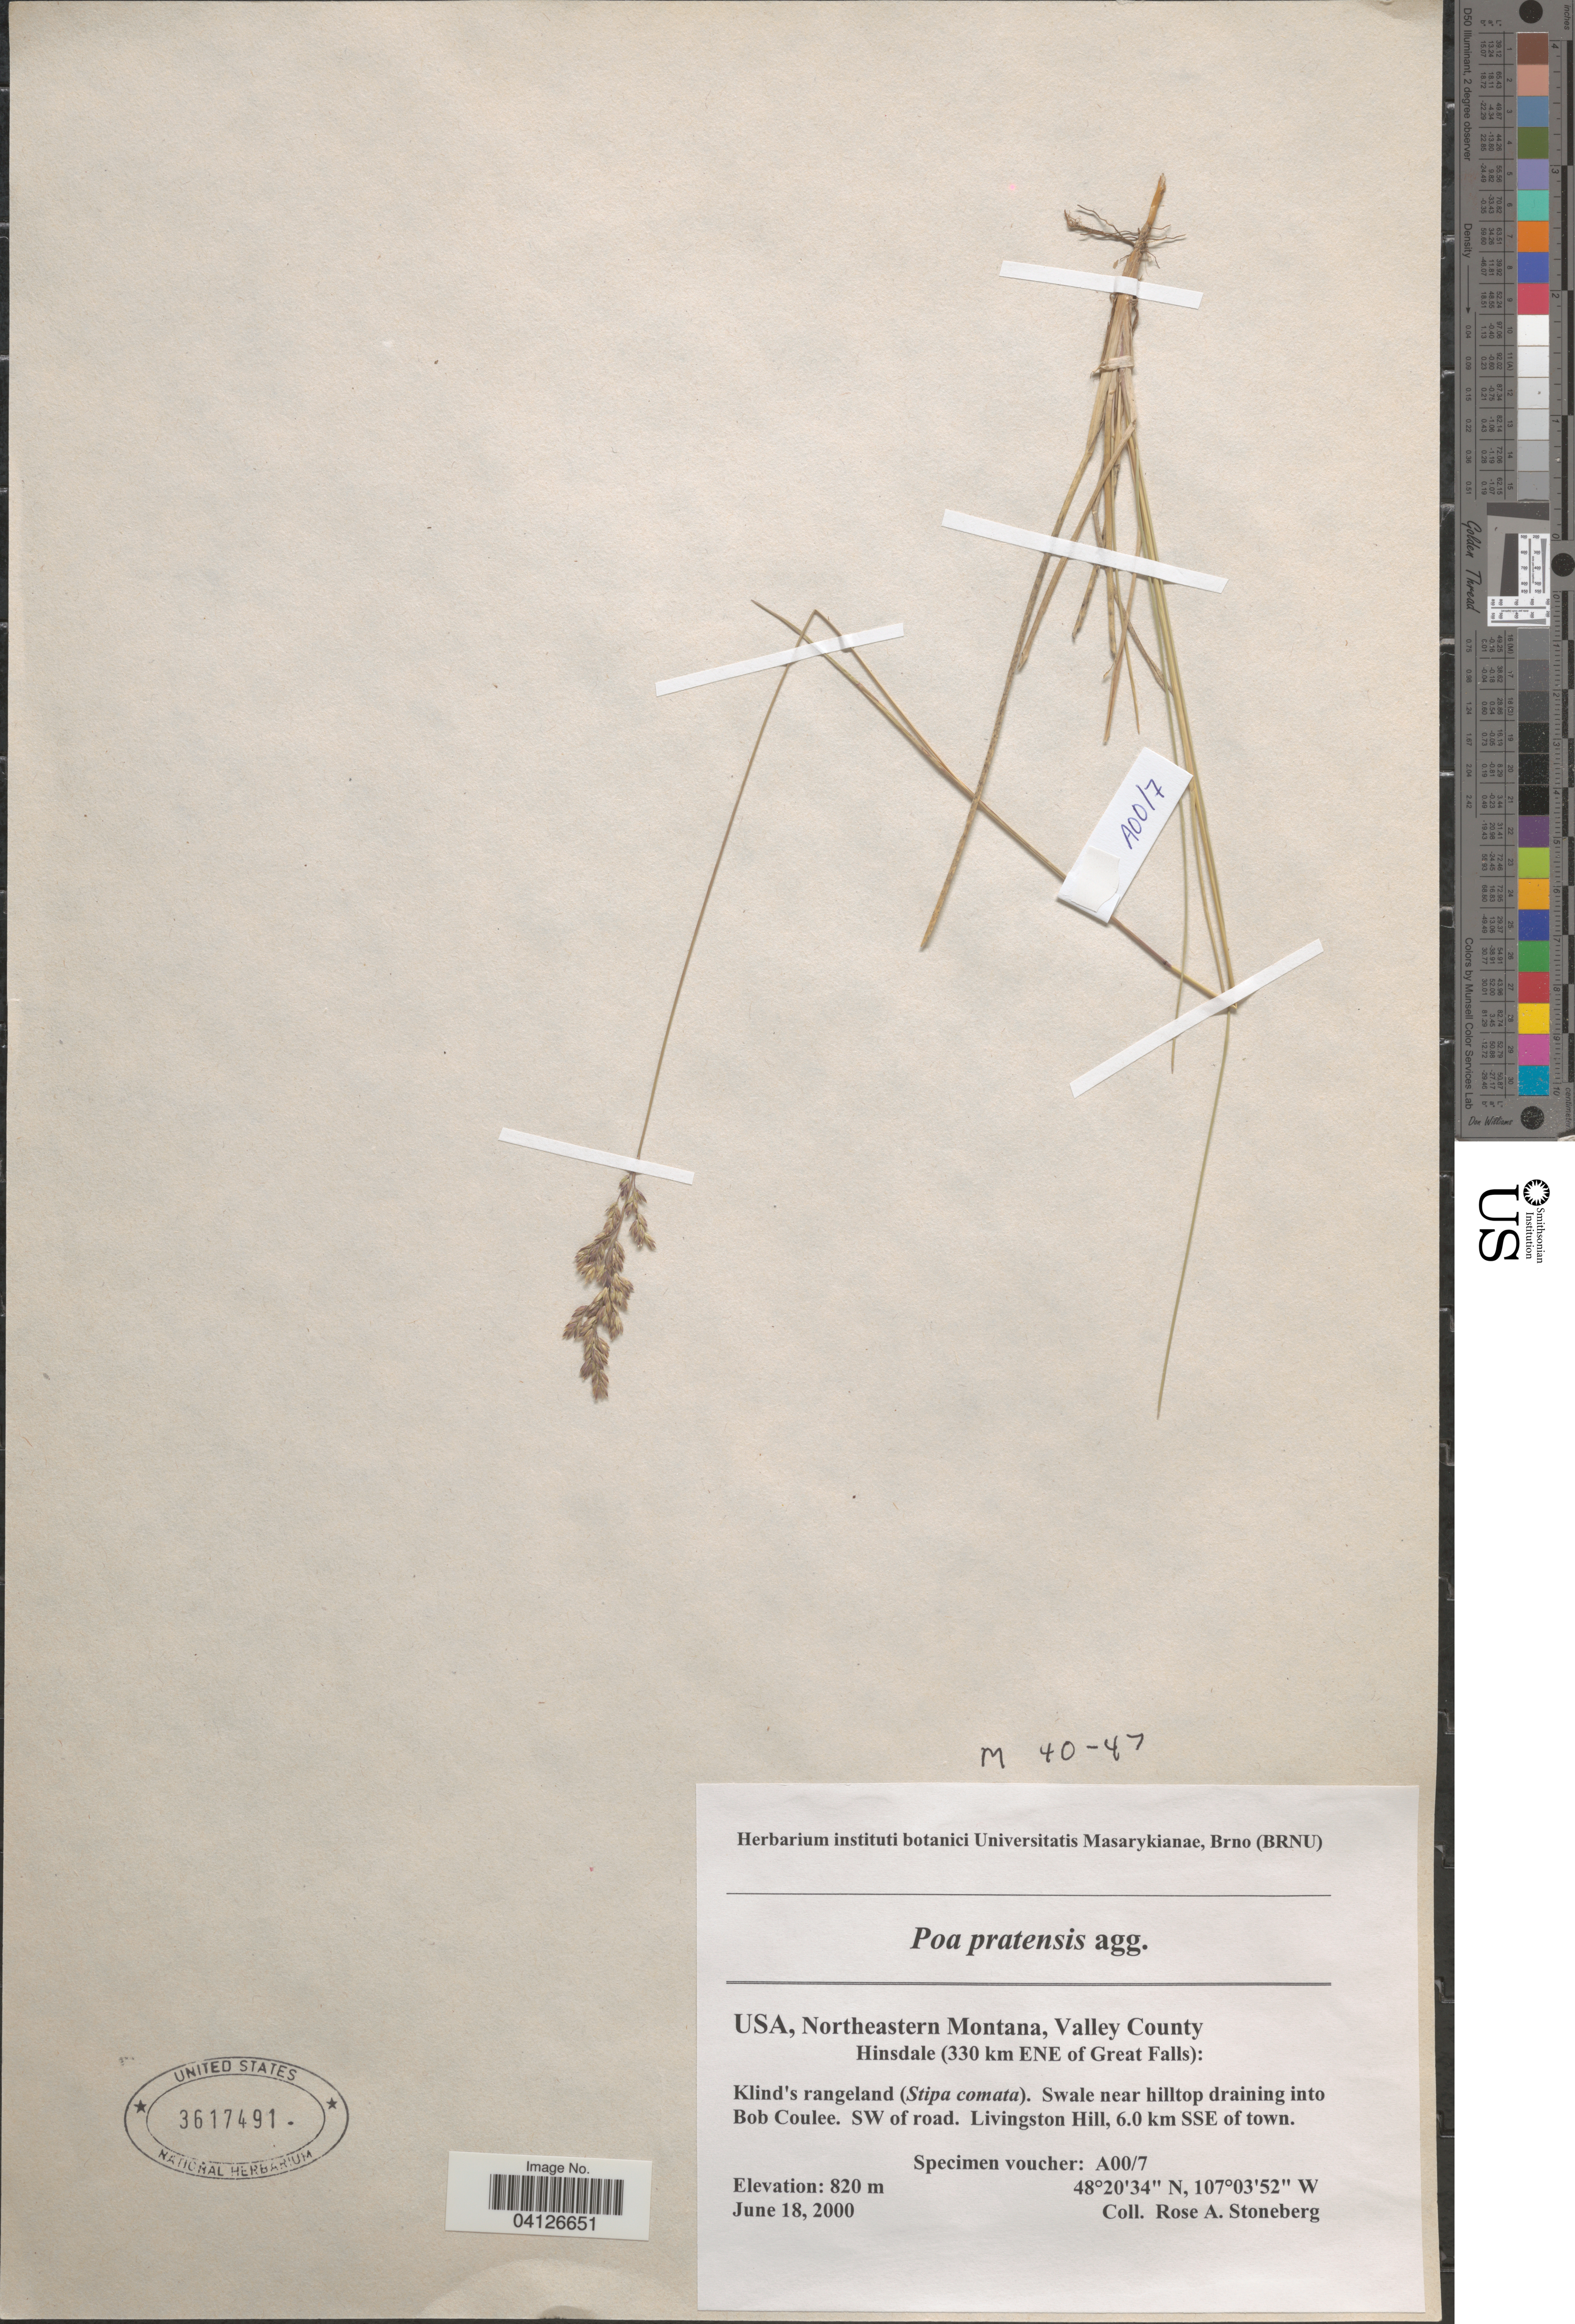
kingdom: Plantae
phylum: Tracheophyta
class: Liliopsida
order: Poales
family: Poaceae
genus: Poa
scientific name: Poa pratensis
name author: L.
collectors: R. Stoneberg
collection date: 2000-06-18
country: United States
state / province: Montana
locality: Northeastern Montana, Valley County. Hinsdale (330 km ENE of Great Falls). Swale near hilltop draining into Bob Coulee. SW of road. Livingston Hill, 6.0 km SSE of town.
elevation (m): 820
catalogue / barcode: US 3617491